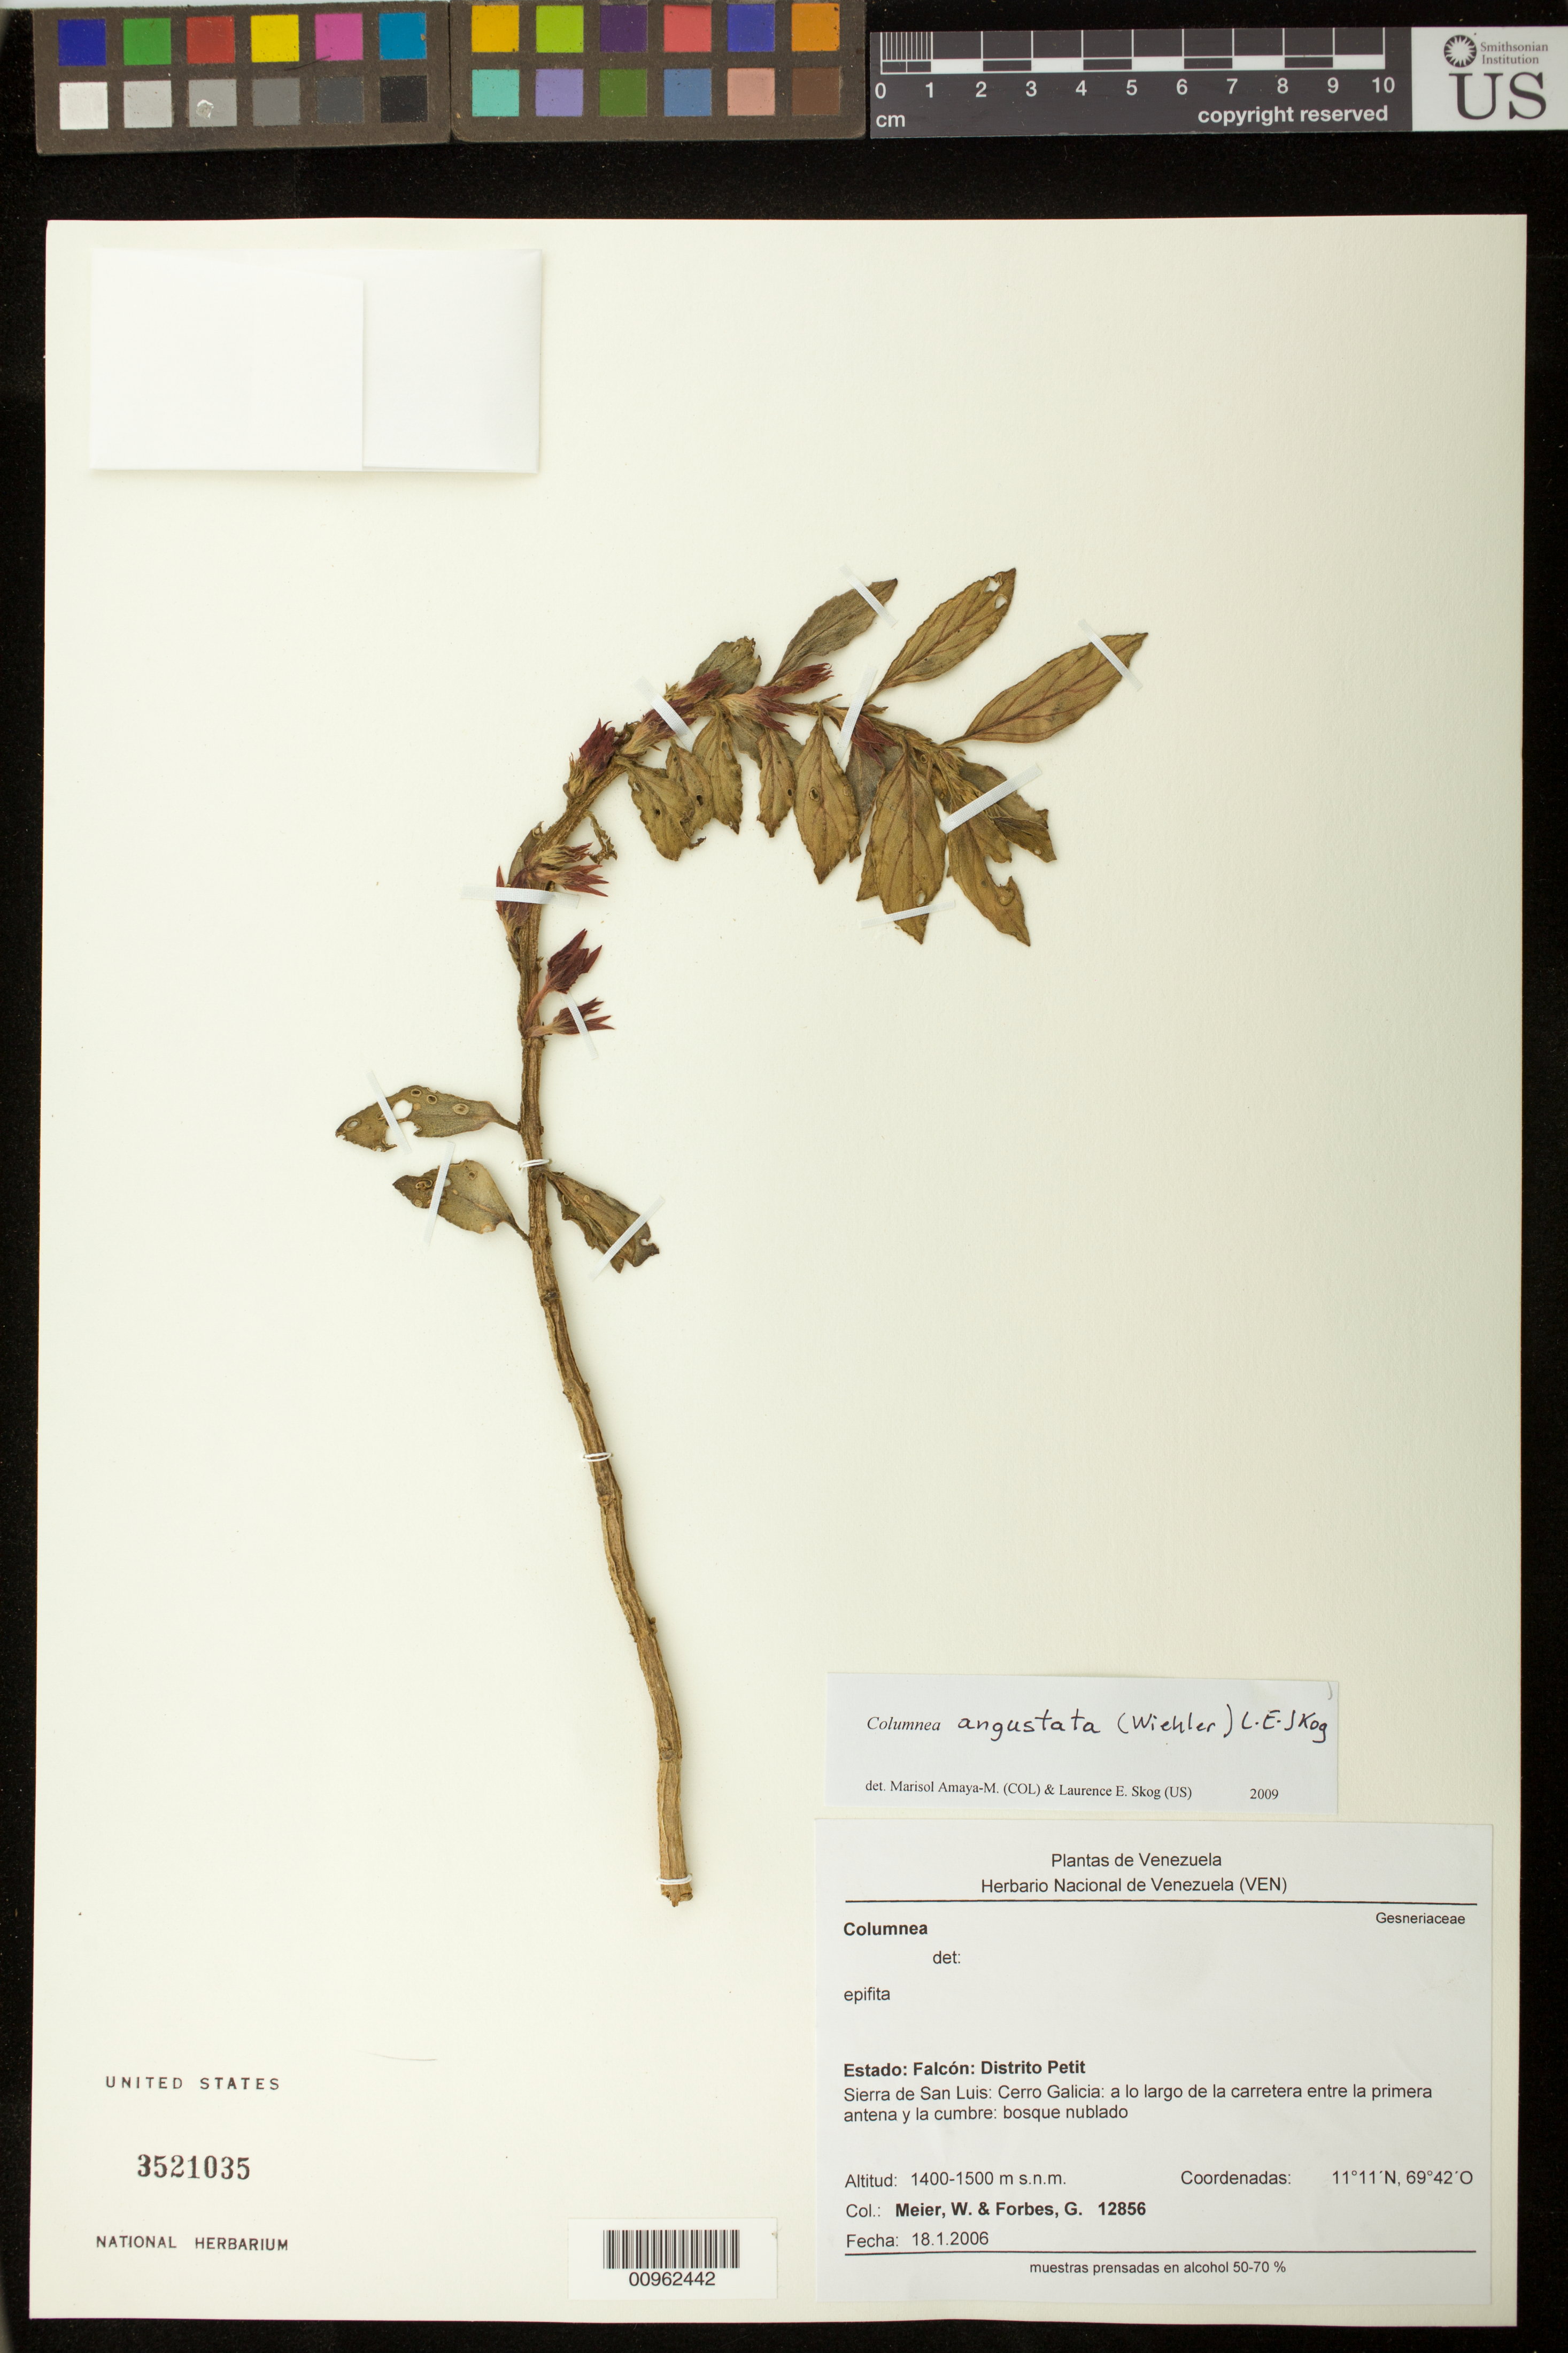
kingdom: Plantae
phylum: Tracheophyta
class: Magnoliopsida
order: Lamiales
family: Gesneriaceae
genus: Columnea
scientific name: Columnea angustata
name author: (Wiehler) L.E. Skog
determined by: Amaya-Márquez, M.; Skog, Laurence E.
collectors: W. Meier & G. Forbes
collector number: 12856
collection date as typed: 18 Jan 2006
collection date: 2006-01-18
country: Venezuela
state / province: Falcon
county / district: Petit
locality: Estado: Falcón. Distrito Petit. Sierra de San Luis, Cerro Galicia, a lo largo de la carretera entre la primera antena y la cumbre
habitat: Bosque nublado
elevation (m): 1400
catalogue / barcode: US 3521035